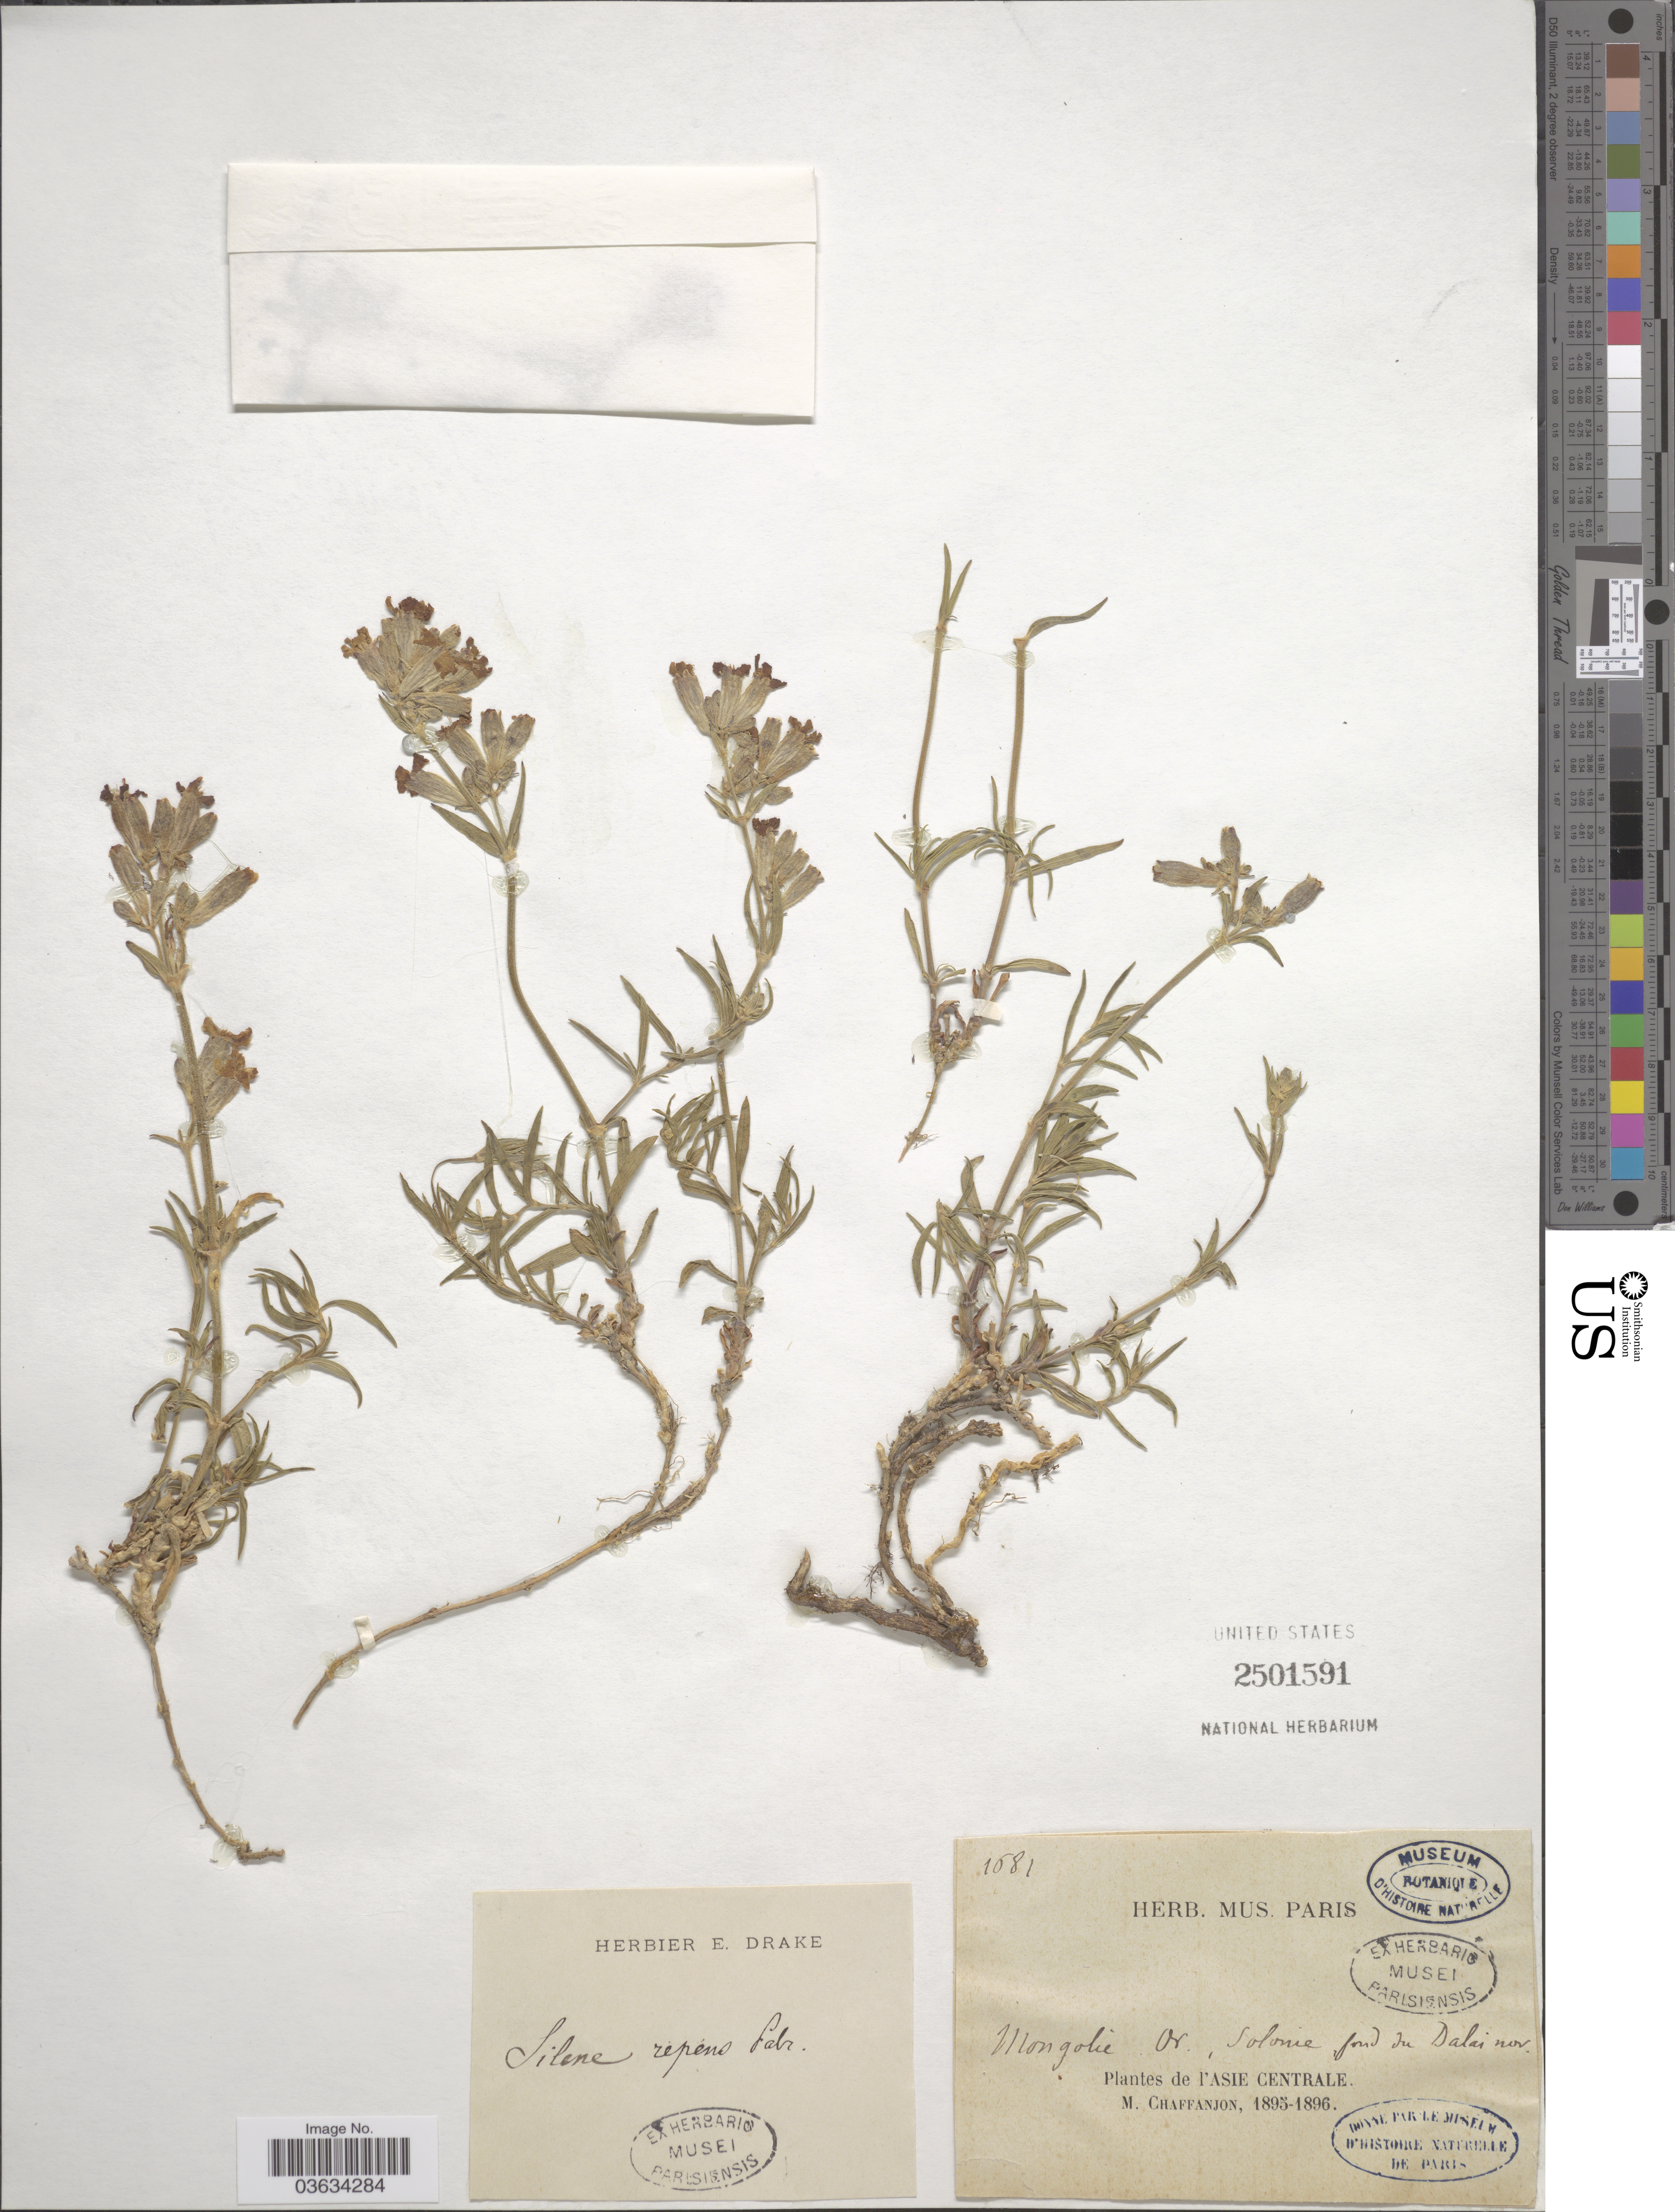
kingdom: Plantae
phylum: Tracheophyta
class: Magnoliopsida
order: Caryophyllales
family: Caryophyllaceae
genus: Silene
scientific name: Silene repens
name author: Patrin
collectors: M. Chaffanjon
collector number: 1581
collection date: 1895/1896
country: Mongolia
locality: Mongolie Or., Solonie fond du Dalai nor. L'Asie Centrale.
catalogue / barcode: US 2501591